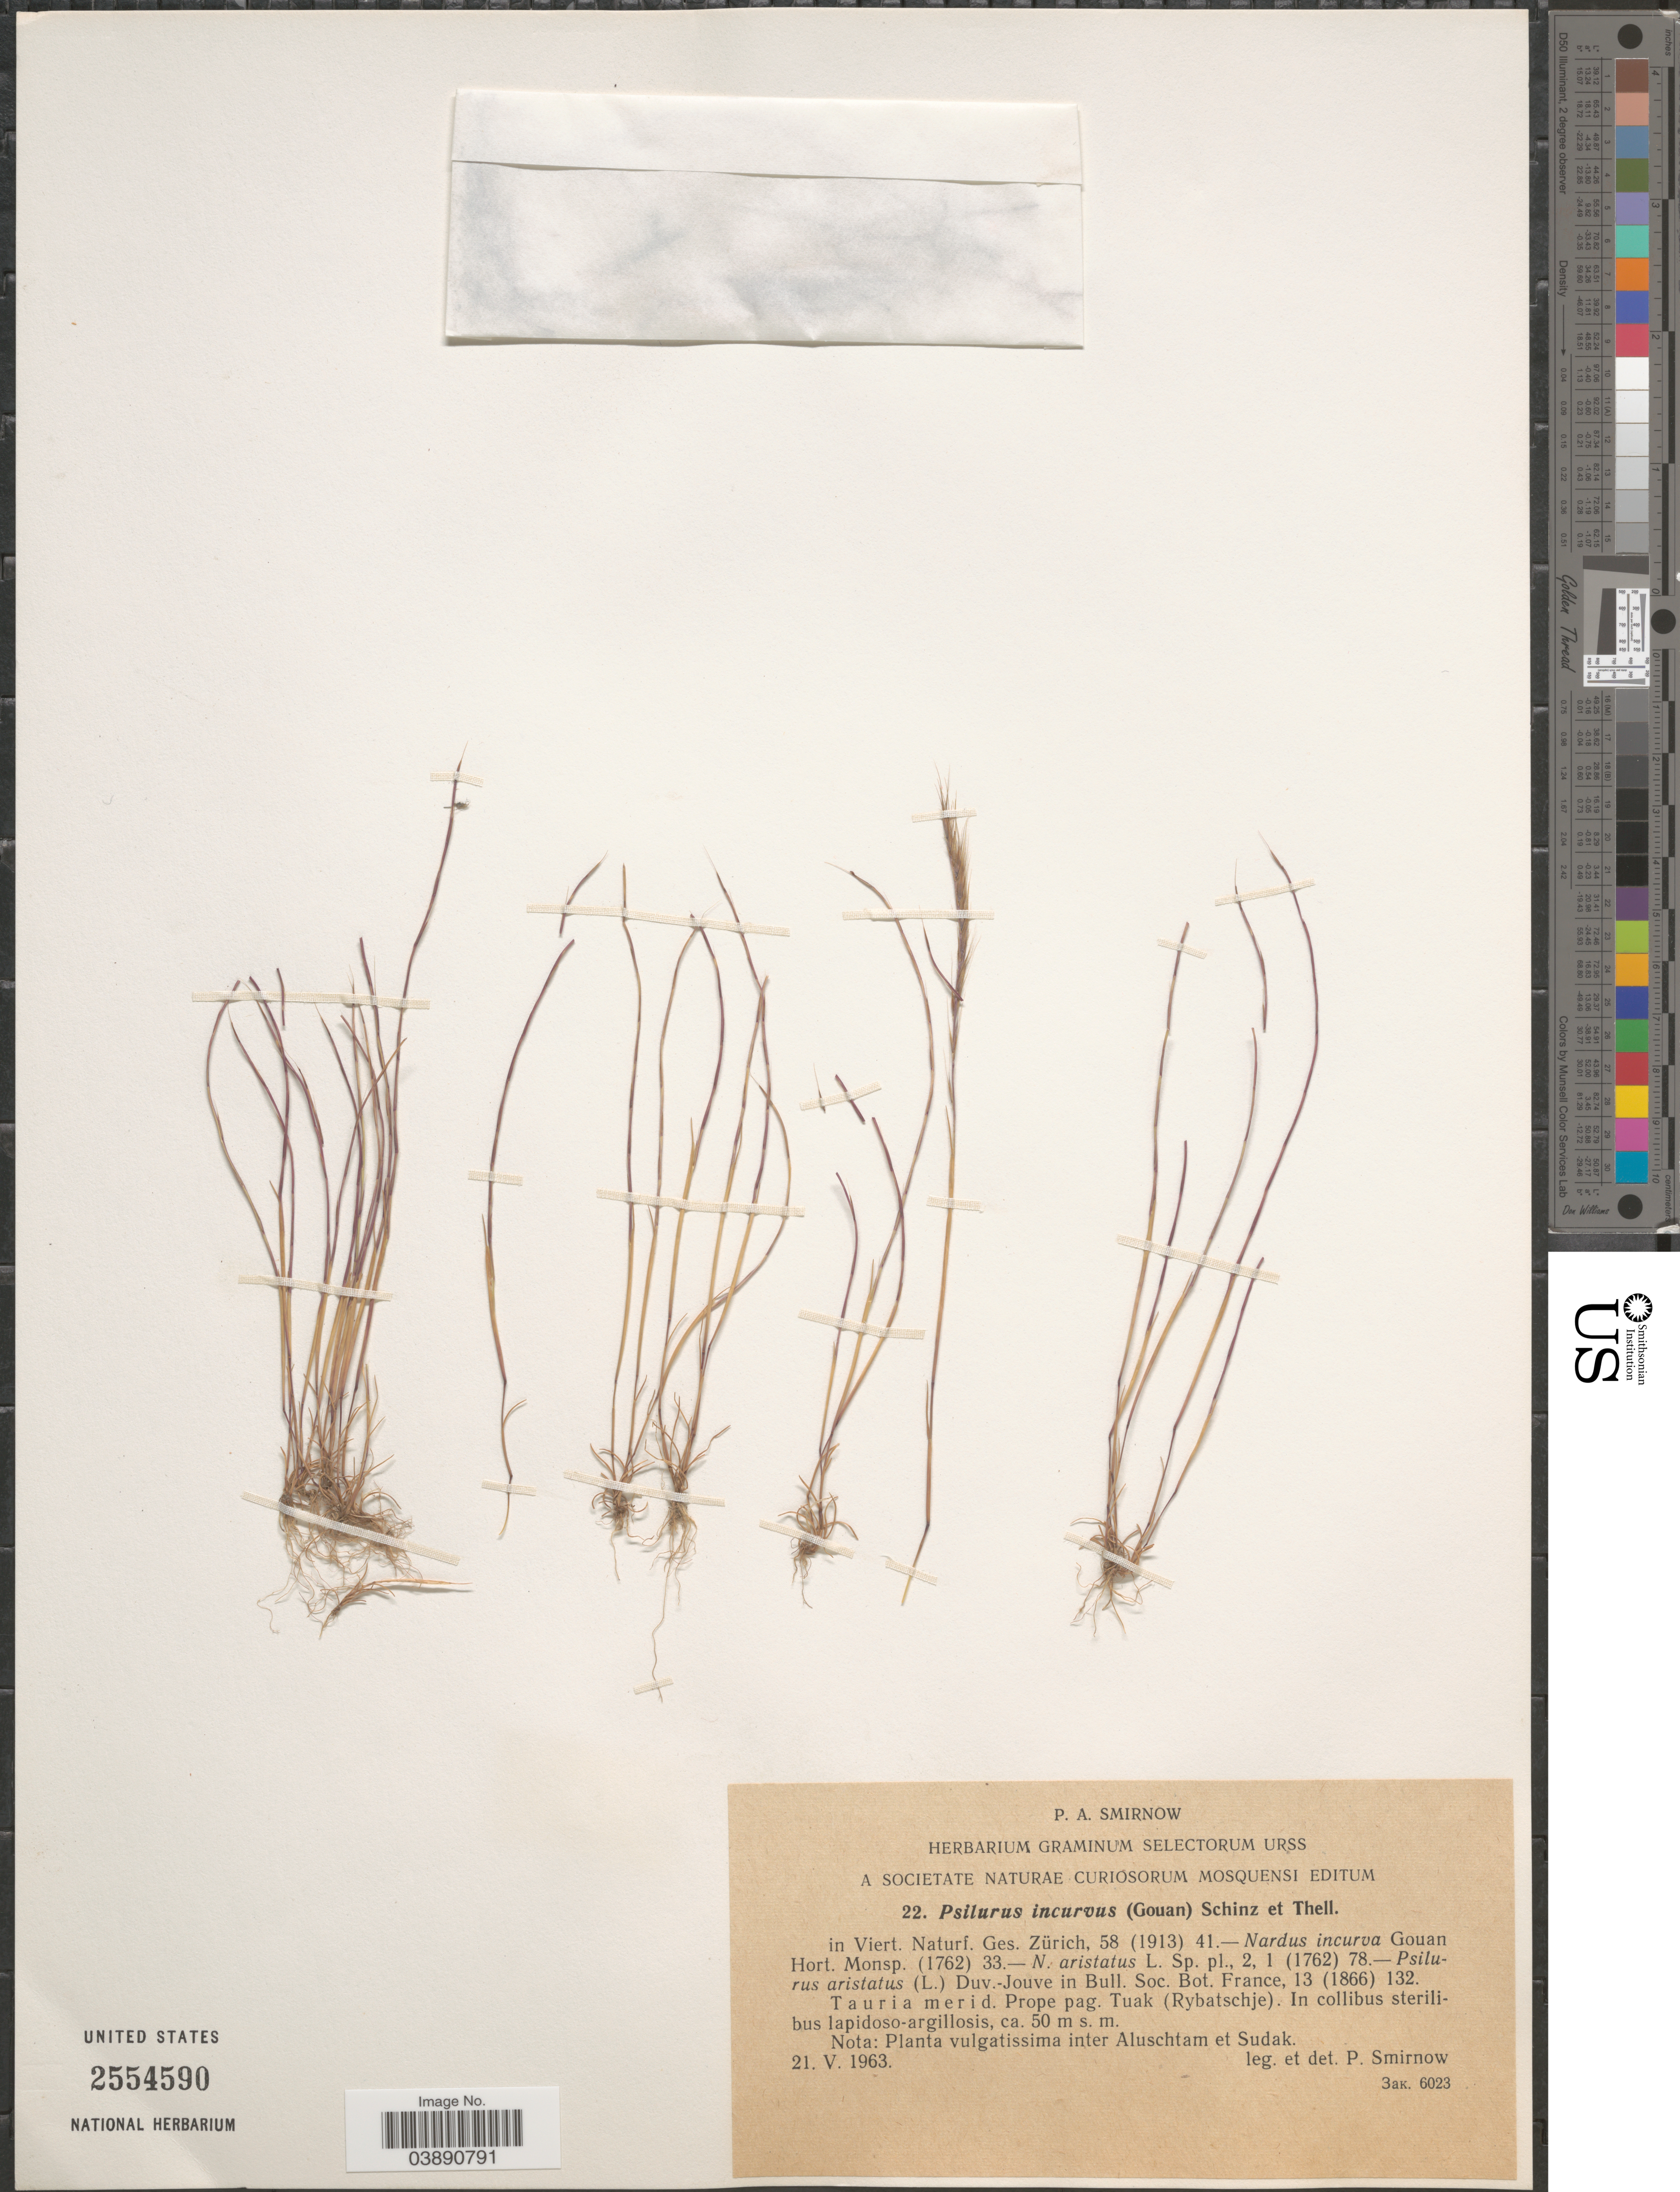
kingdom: Plantae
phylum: Tracheophyta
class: Liliopsida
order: Poales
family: Poaceae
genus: Festuca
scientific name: Festuca incurva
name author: (Gouan) Gutermann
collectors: P. Smirnow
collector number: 22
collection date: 1963-05-21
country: Switzerland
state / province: Zurich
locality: In Viert. Naturi. Ges. Zürich. Tauria merid. Prope pag. Tuak (Rybatschje). In collibus sterilibus lapidoso-argillosis. Vulgatissima inter Aluschtam et Sudak.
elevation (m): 50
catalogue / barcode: US 2554590